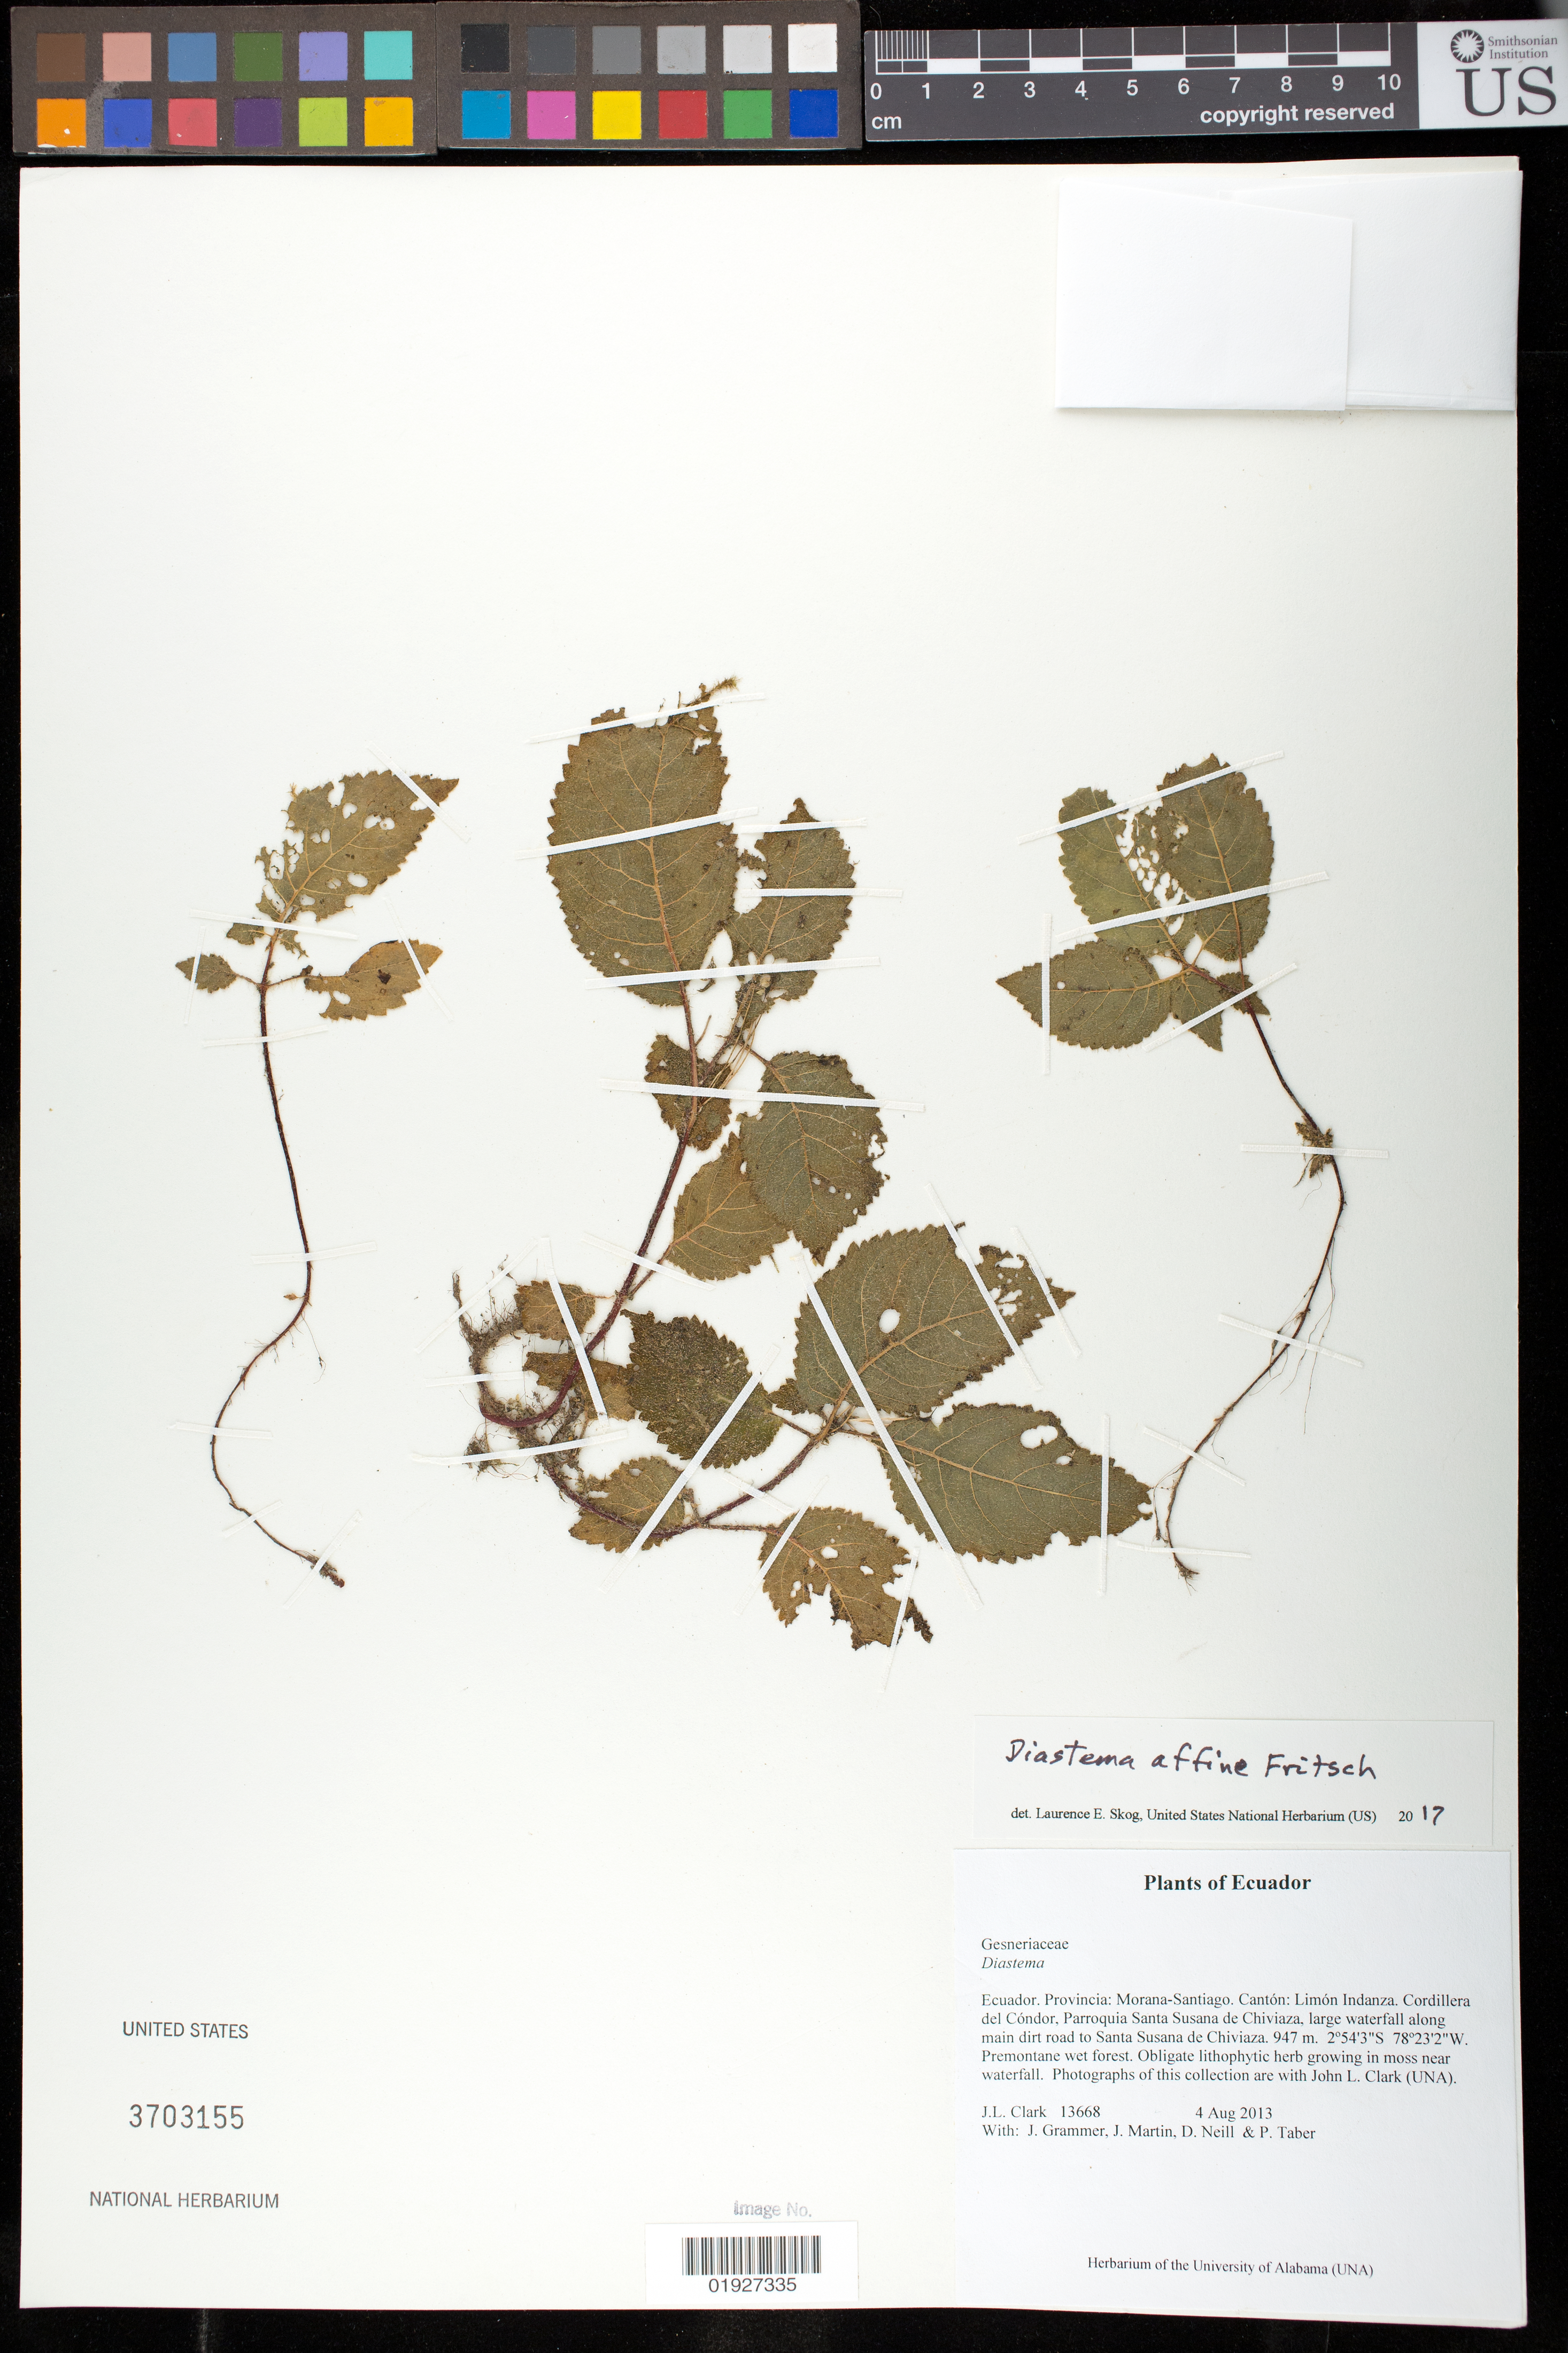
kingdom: Plantae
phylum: Tracheophyta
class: Magnoliopsida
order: Lamiales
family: Gesneriaceae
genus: Diastema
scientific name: Diastema affine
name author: Fritsch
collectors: J. L. Clark, J. Grammer, J. Martin, D. Neill & P. Taber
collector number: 13668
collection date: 2013-08-04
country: Ecuador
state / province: Morona-Santiago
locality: Canton: Limon Indanza. Cordillera del Condor, Parroquia Santa Susana de Chiviaza, large waterfall along main dirt road to Santa Susana de Chiviaza.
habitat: Premontane wet forest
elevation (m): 947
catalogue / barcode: US 3703155